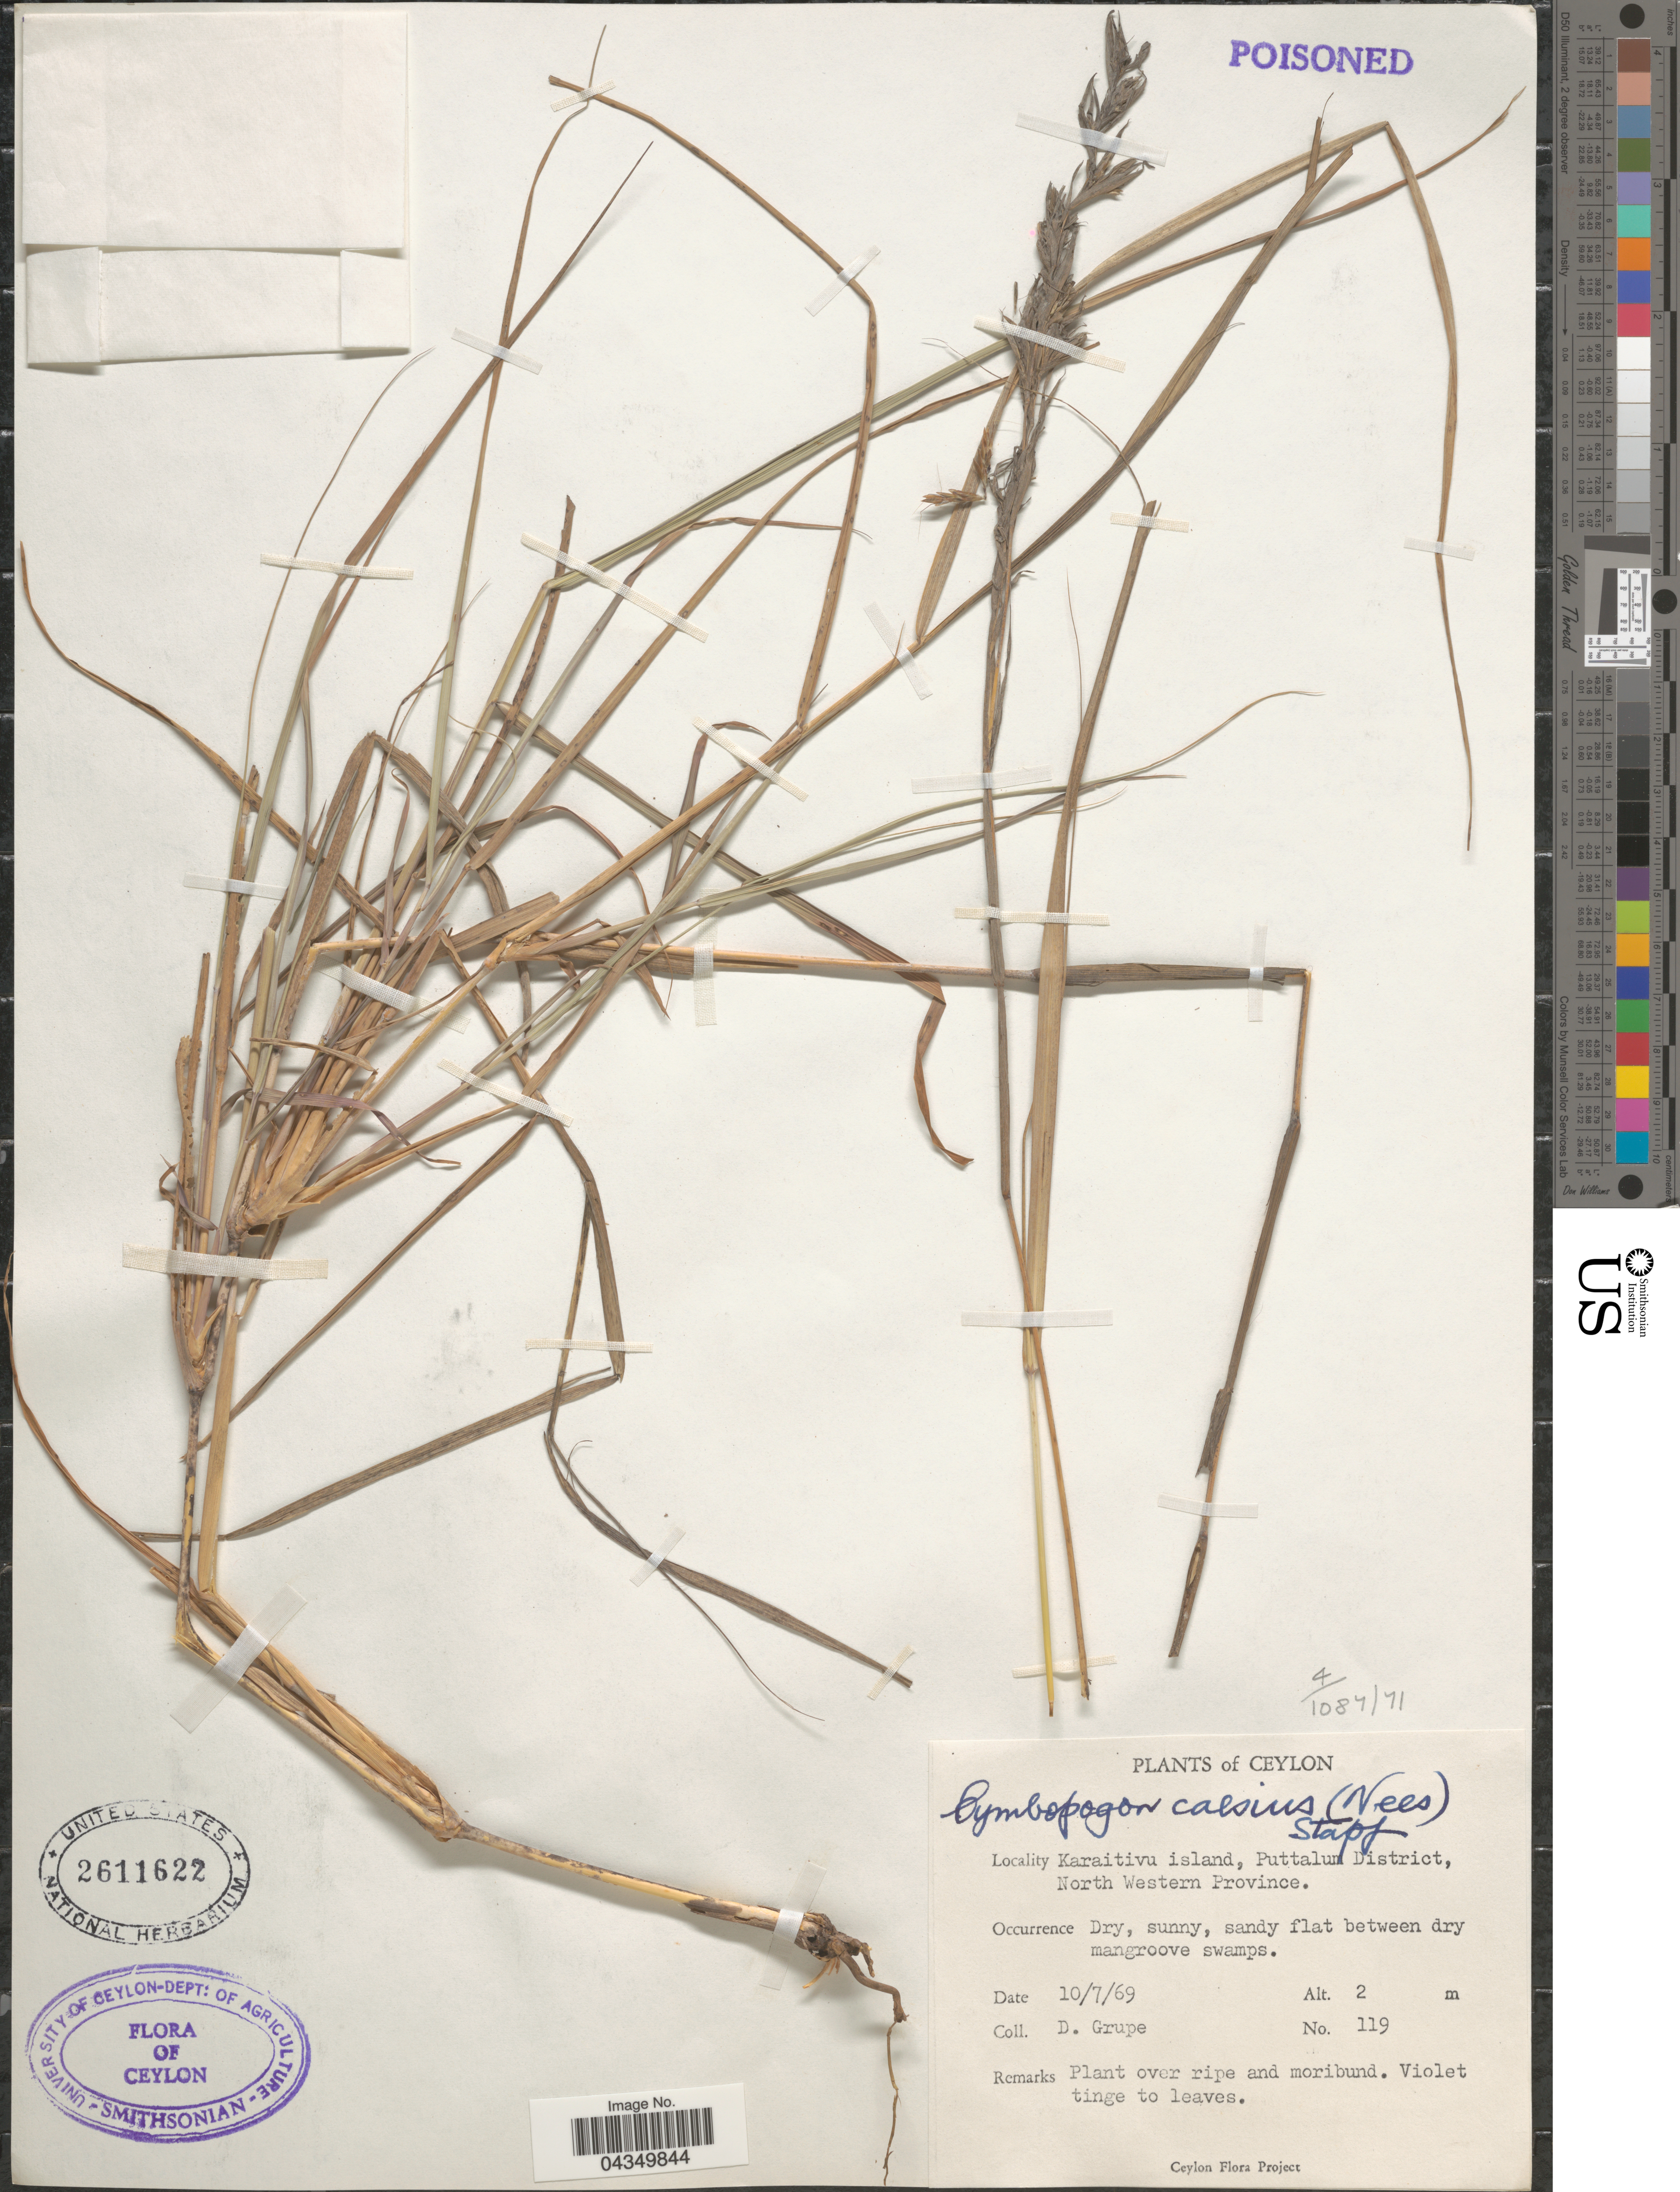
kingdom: Plantae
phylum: Tracheophyta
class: Liliopsida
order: Poales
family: Poaceae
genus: Cymbopogon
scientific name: Cymbopogon caesius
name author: (Nees ex Hook. & Arn.) Stapf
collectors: D. Grupe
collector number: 119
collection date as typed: Transcribed d/m/y: 10/7/69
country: Sri Lanka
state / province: North Western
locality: Ceylon. Karaitivu island, Puttalam District.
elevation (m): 2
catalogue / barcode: US 2611622